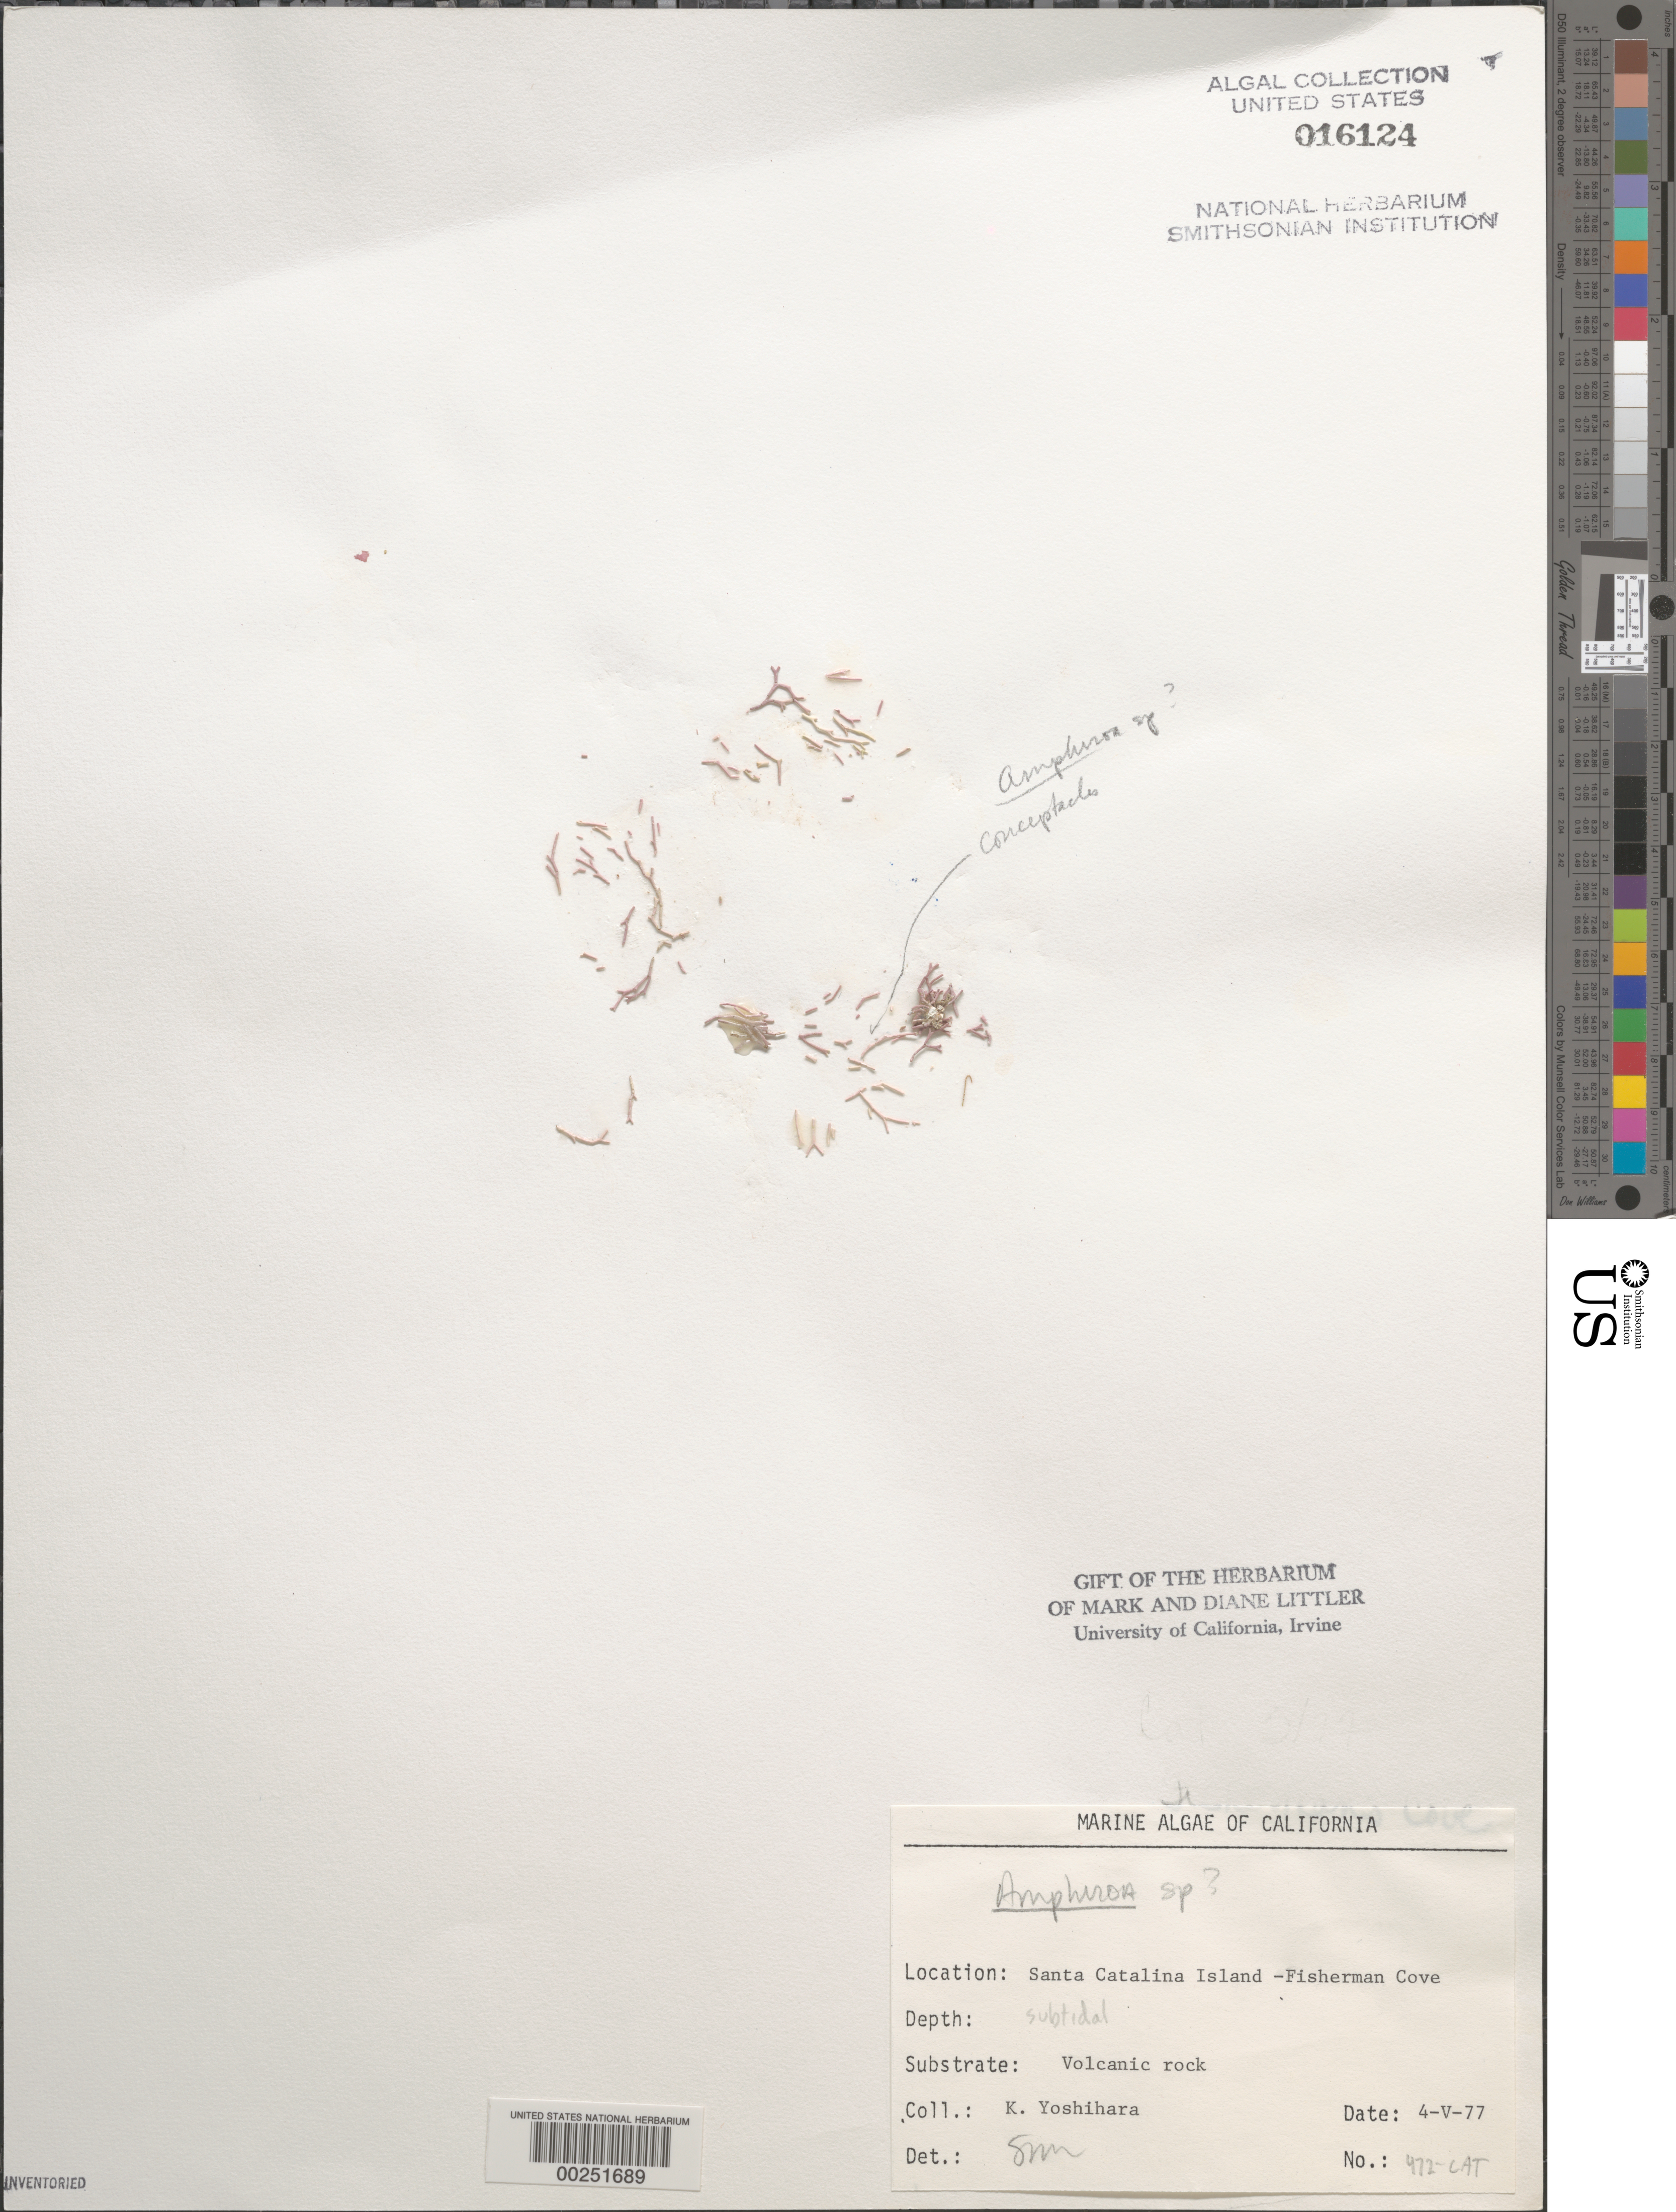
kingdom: Plantae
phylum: Rhodophyta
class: Florideophyceae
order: Corallinales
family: Lithophyllaceae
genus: Amphiroa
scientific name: Amphiroa sp.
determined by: Murray, S. N.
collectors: K. Yoshihara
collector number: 472-cat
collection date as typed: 04 May 1977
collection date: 1977-05-04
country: United States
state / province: California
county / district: Los Angeles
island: Santa Catalina Island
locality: Fishermen Cove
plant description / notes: BLM-SOCALBIGHT Rocky Intertidal Survey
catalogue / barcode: US 16124